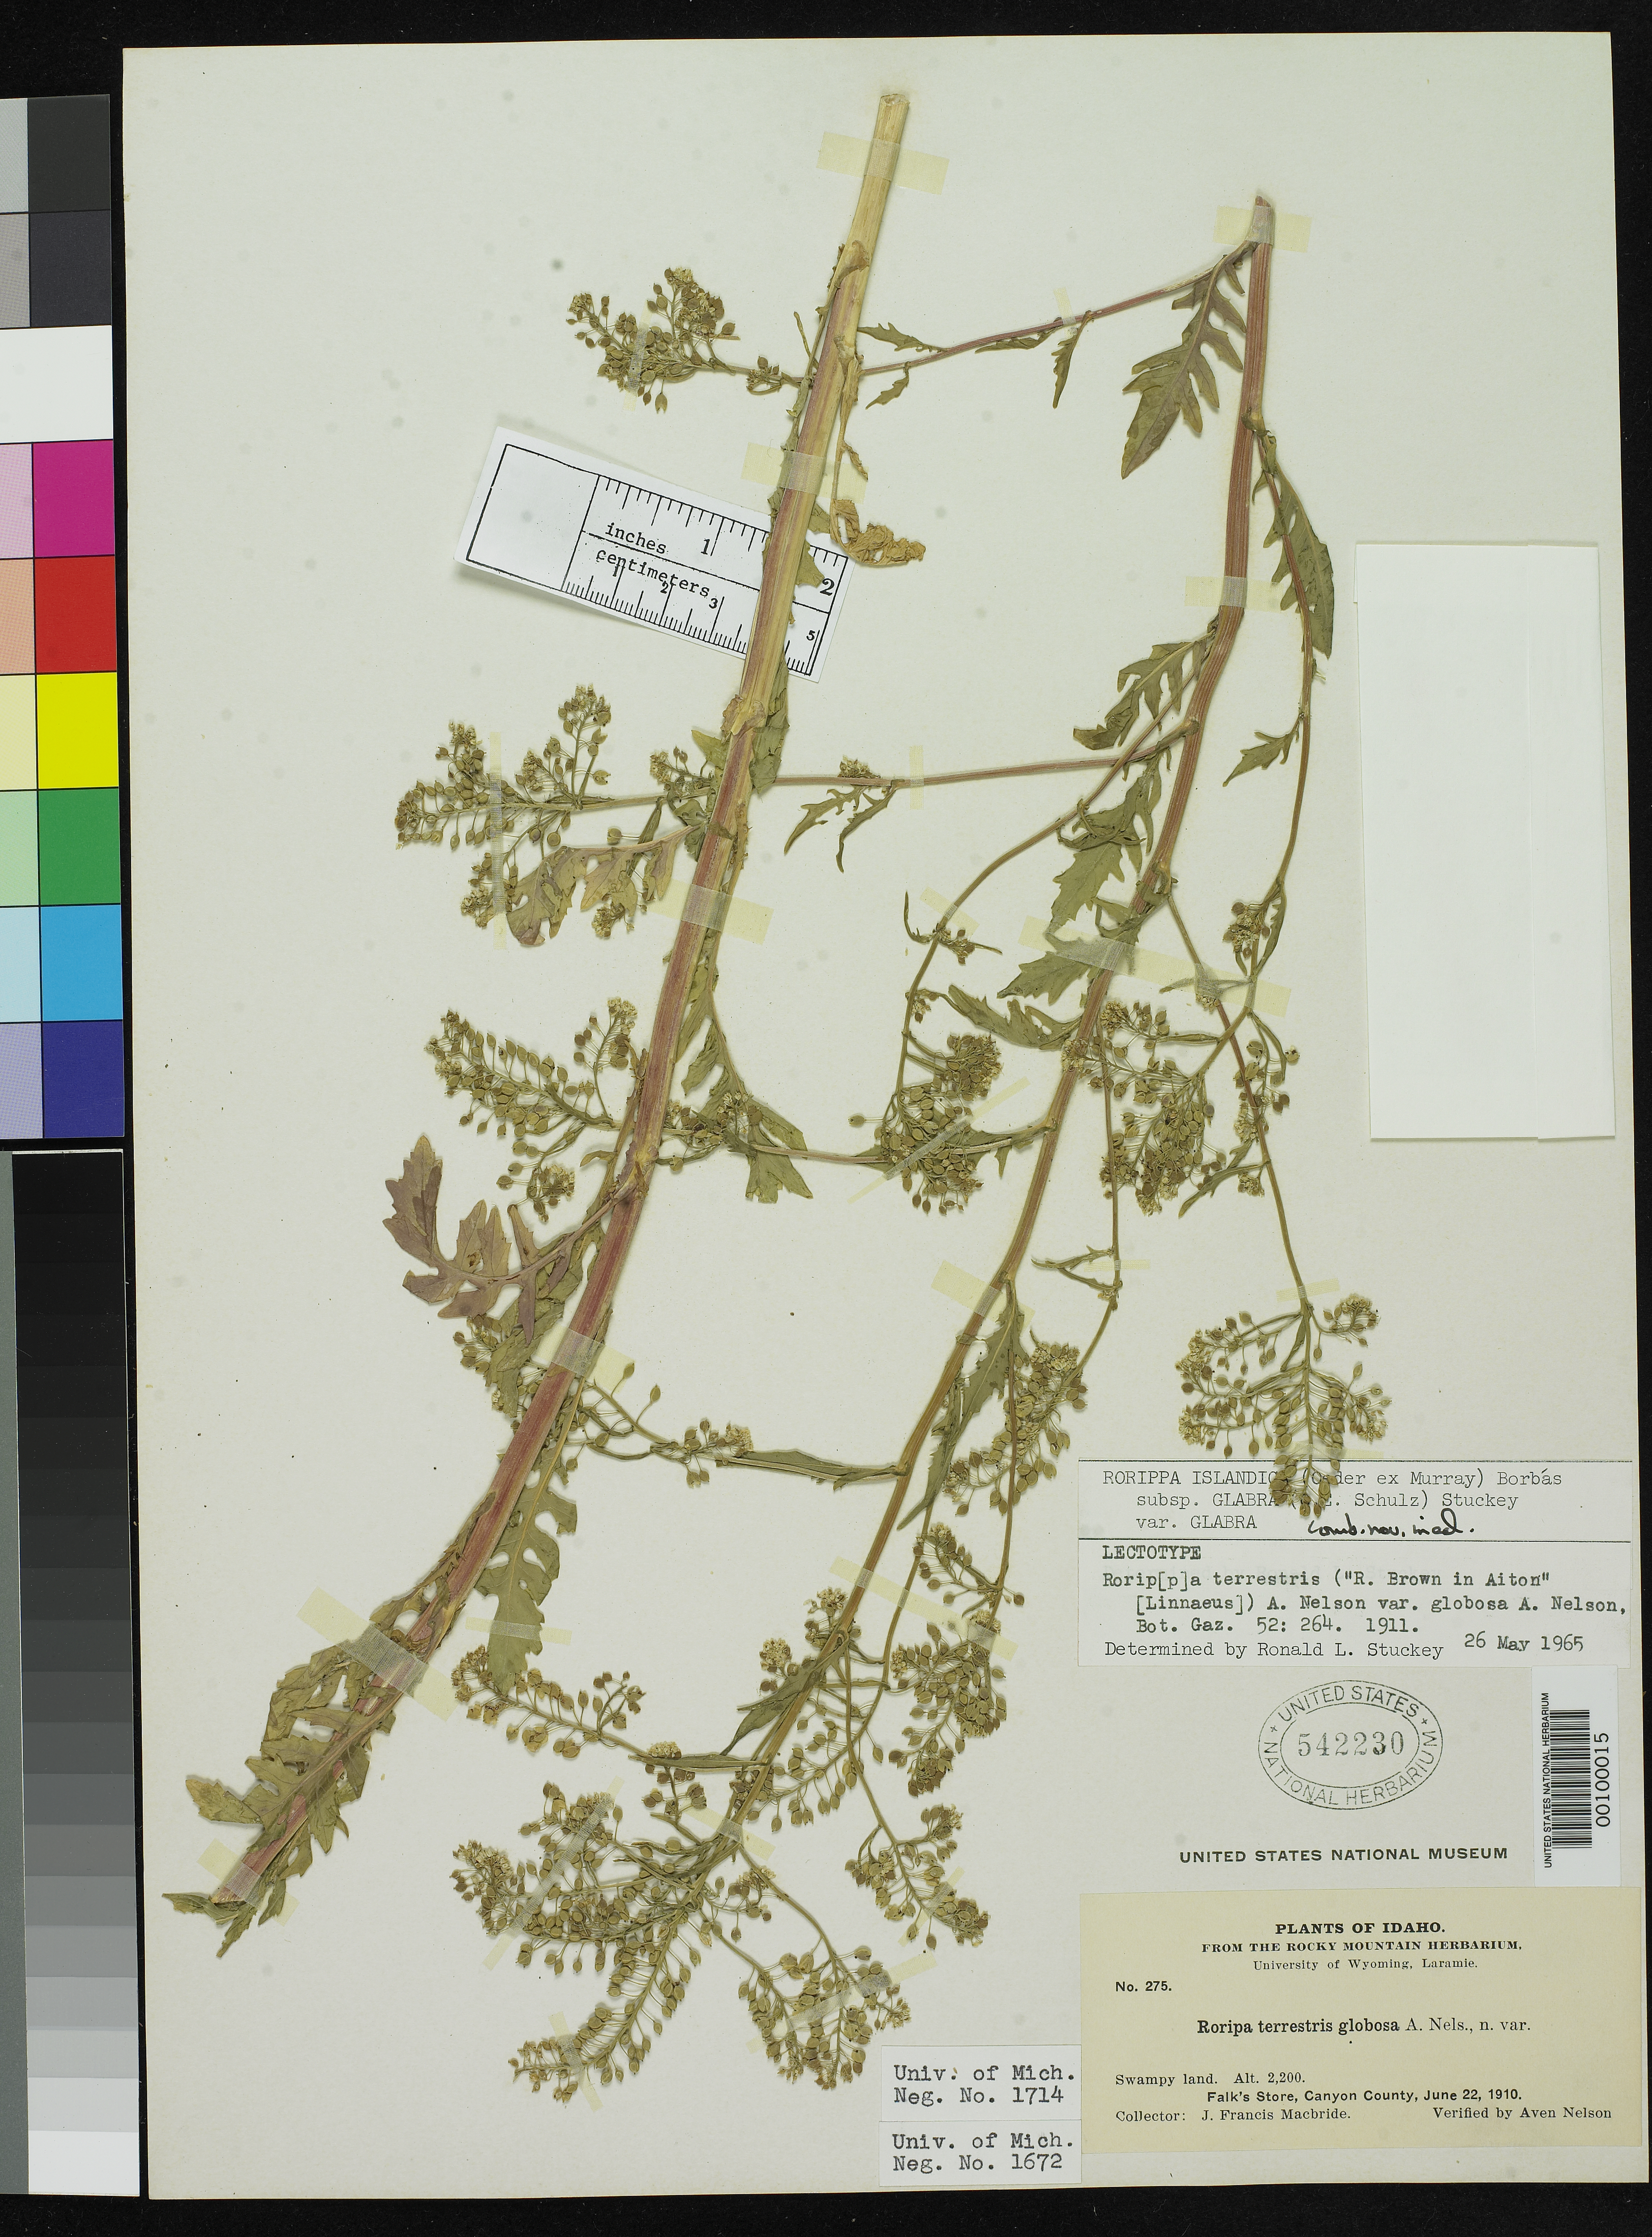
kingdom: Plantae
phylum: Tracheophyta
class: Magnoliopsida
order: Brassicales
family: Brassicaceae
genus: Rorippa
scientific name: Rorippa terrestris var. globosa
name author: A. Nelson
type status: Lectotype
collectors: J. F. Macbride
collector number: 275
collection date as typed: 22 Jun 1910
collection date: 1910-06-22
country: United States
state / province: Idaho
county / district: Canyon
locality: Falk's Store.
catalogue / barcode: US 542230